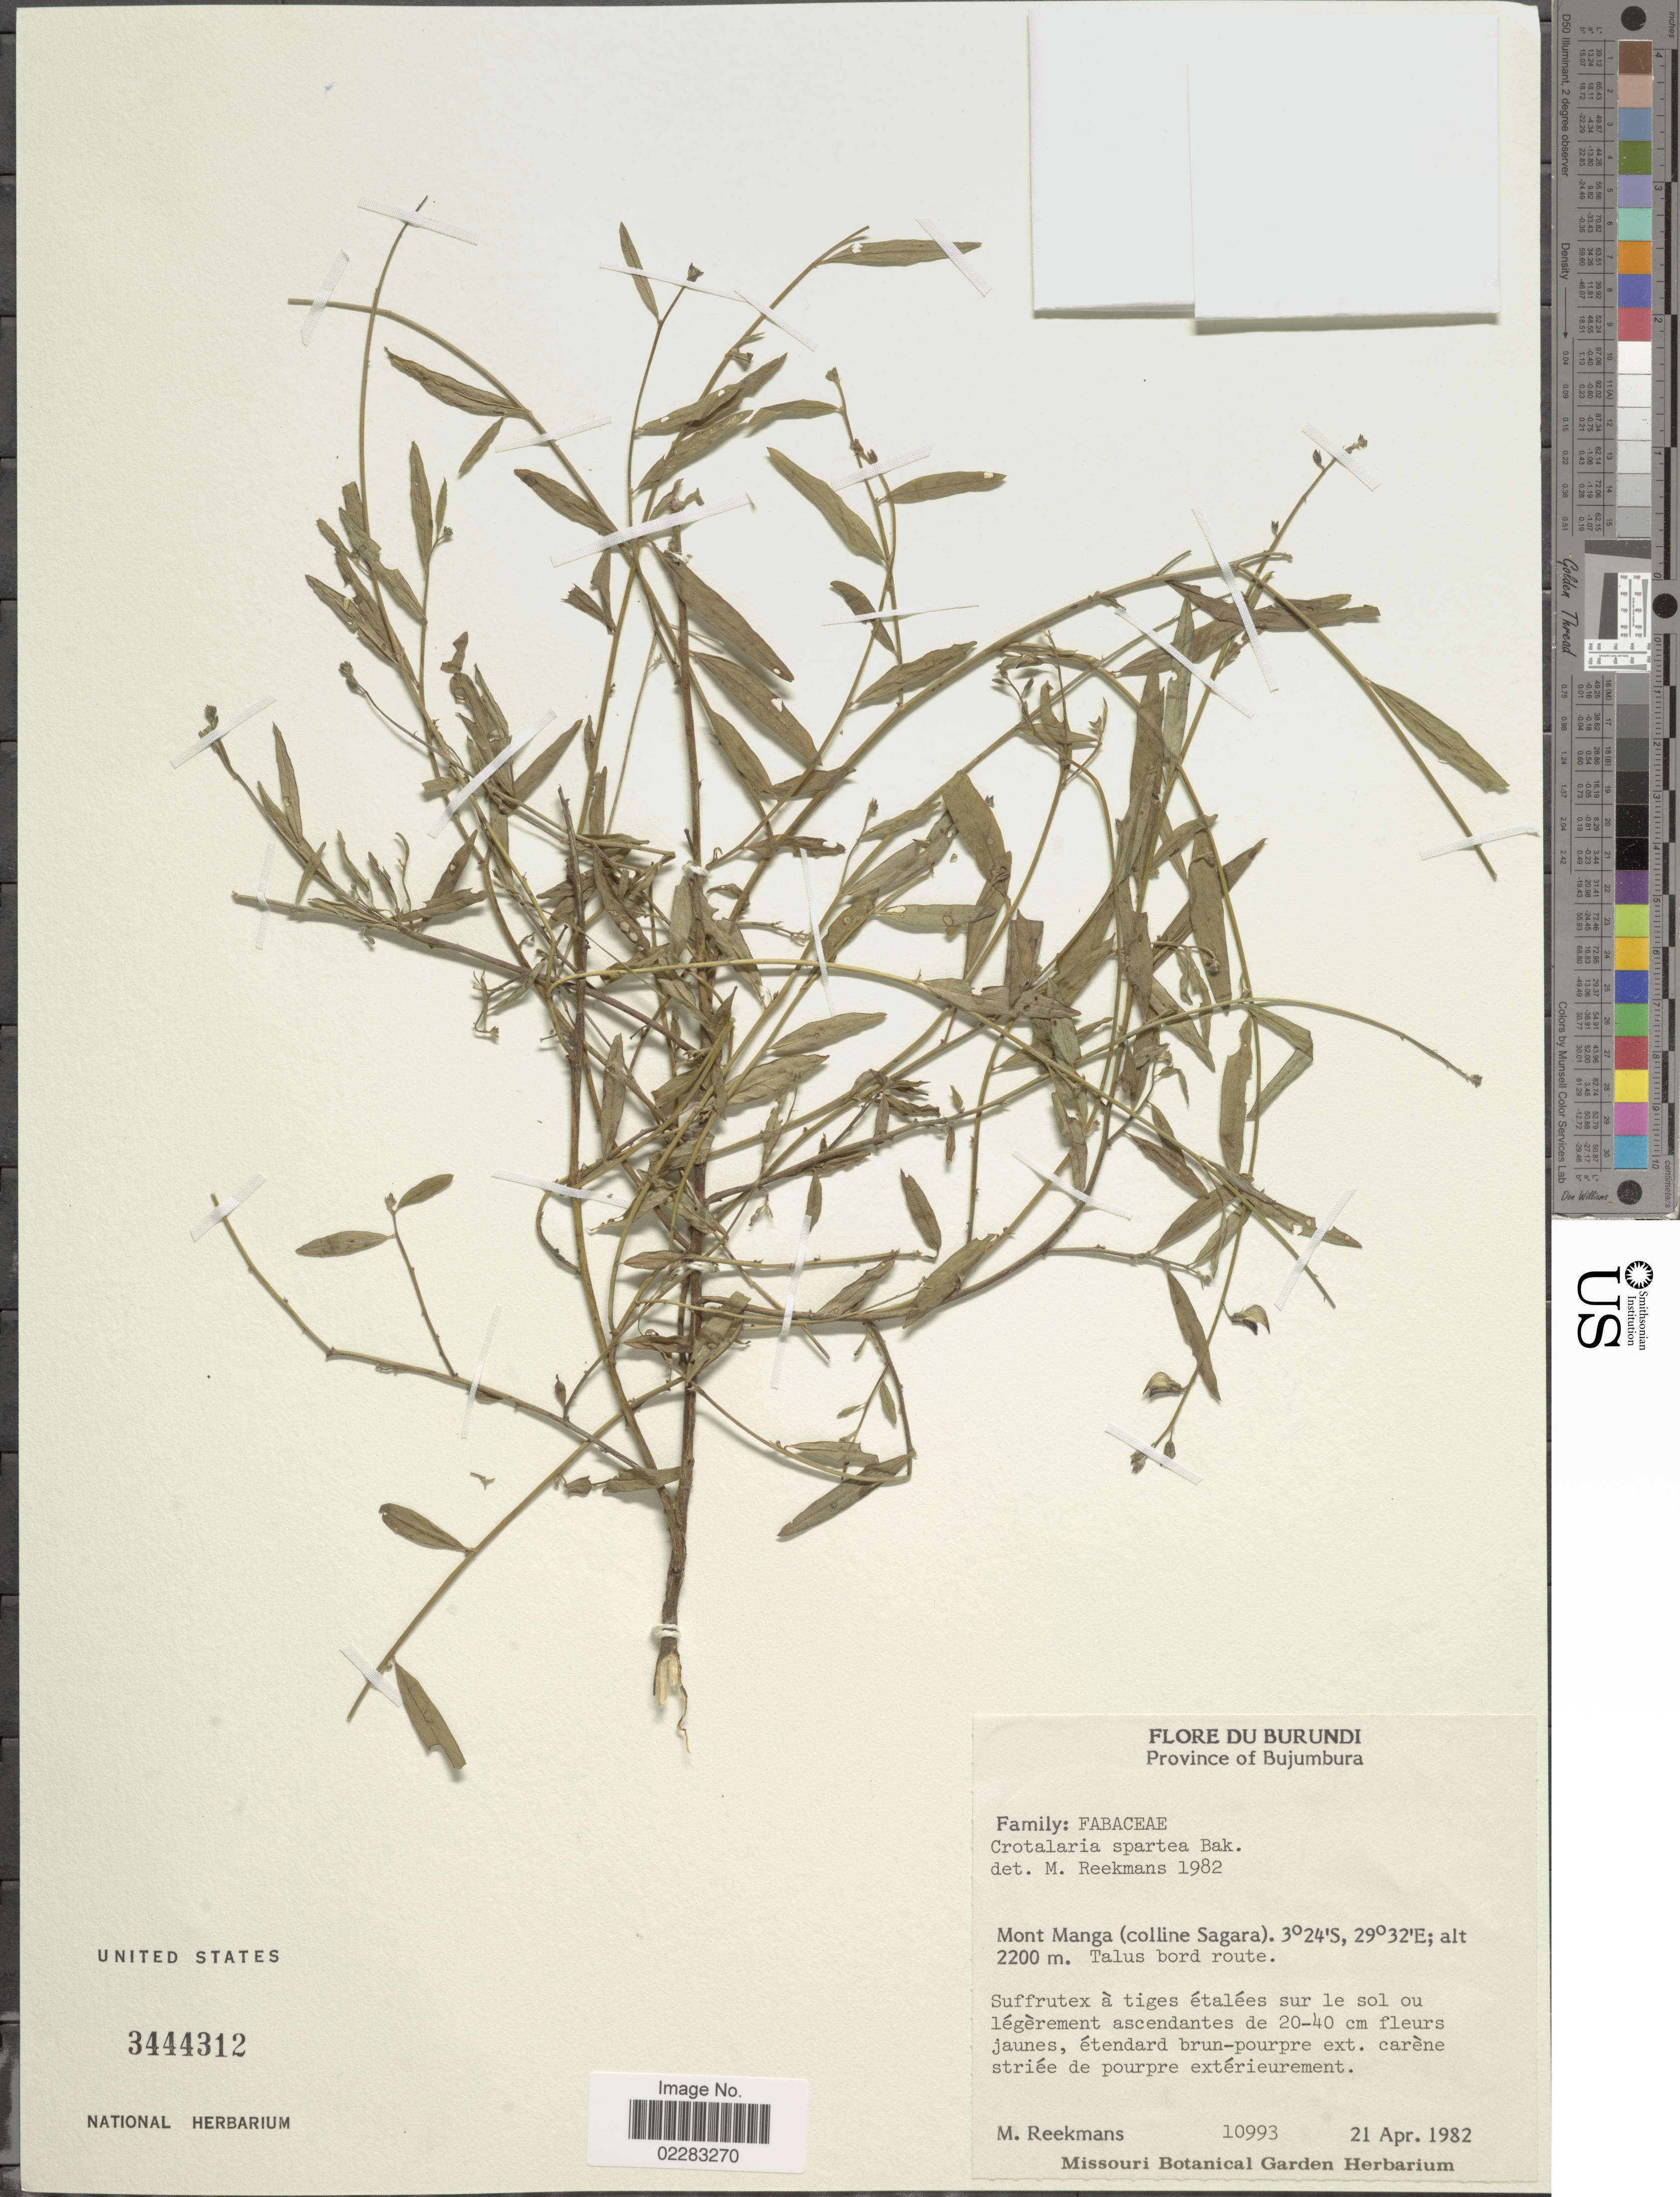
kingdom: Plantae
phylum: Tracheophyta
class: Magnoliopsida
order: Fabales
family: Fabaceae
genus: Crotalaria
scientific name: Crotalaria spartea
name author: Baker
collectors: M. Reekmans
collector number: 10993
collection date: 1982-04-21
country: Burundi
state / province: Bujumura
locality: Province of Bujumbura, Mont Manga (colline Sagara), talus bord route.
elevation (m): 2200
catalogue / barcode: US 3444312